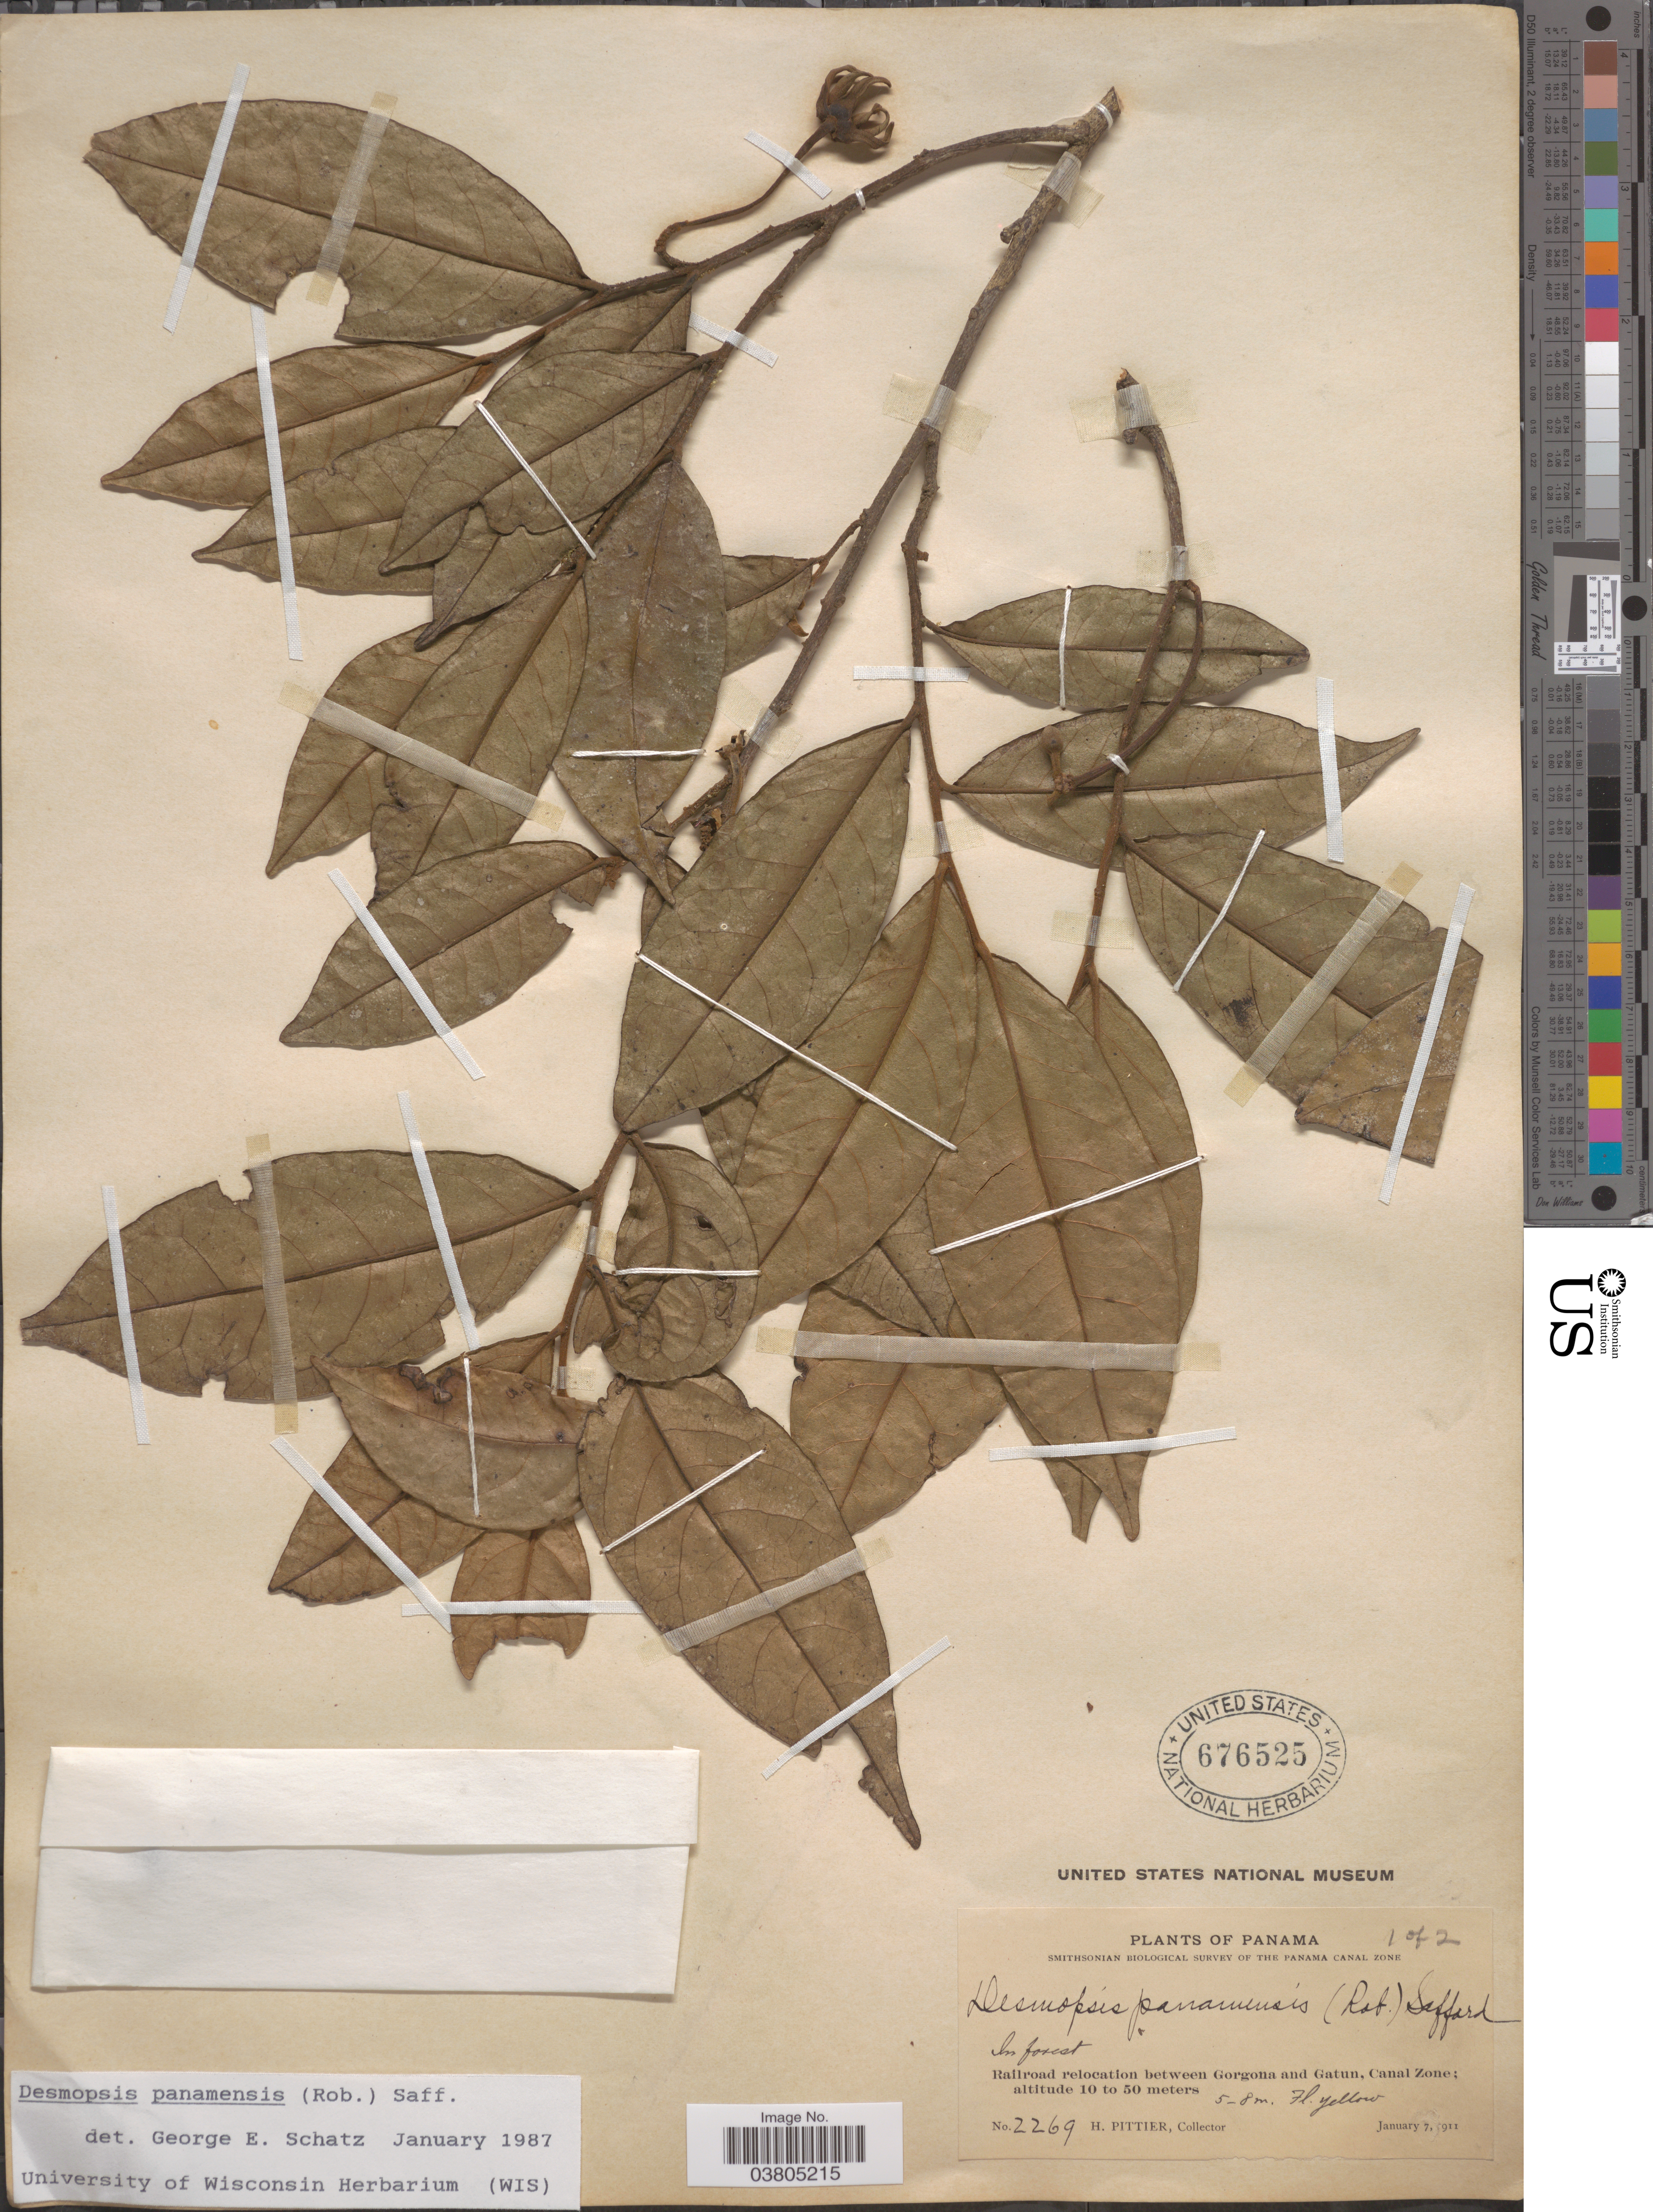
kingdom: Plantae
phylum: Tracheophyta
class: Magnoliopsida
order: Magnoliales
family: Annonaceae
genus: Desmopsis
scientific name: Desmopsis panamensis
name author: (B.L. Rob.) Saff.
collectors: H. F. Pittier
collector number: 2269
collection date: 1911-01-07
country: Panama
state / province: Colón / Panamá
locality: Railroad relocation between Gorgona and Gatun, Canal Zone.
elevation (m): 10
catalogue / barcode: US 676525